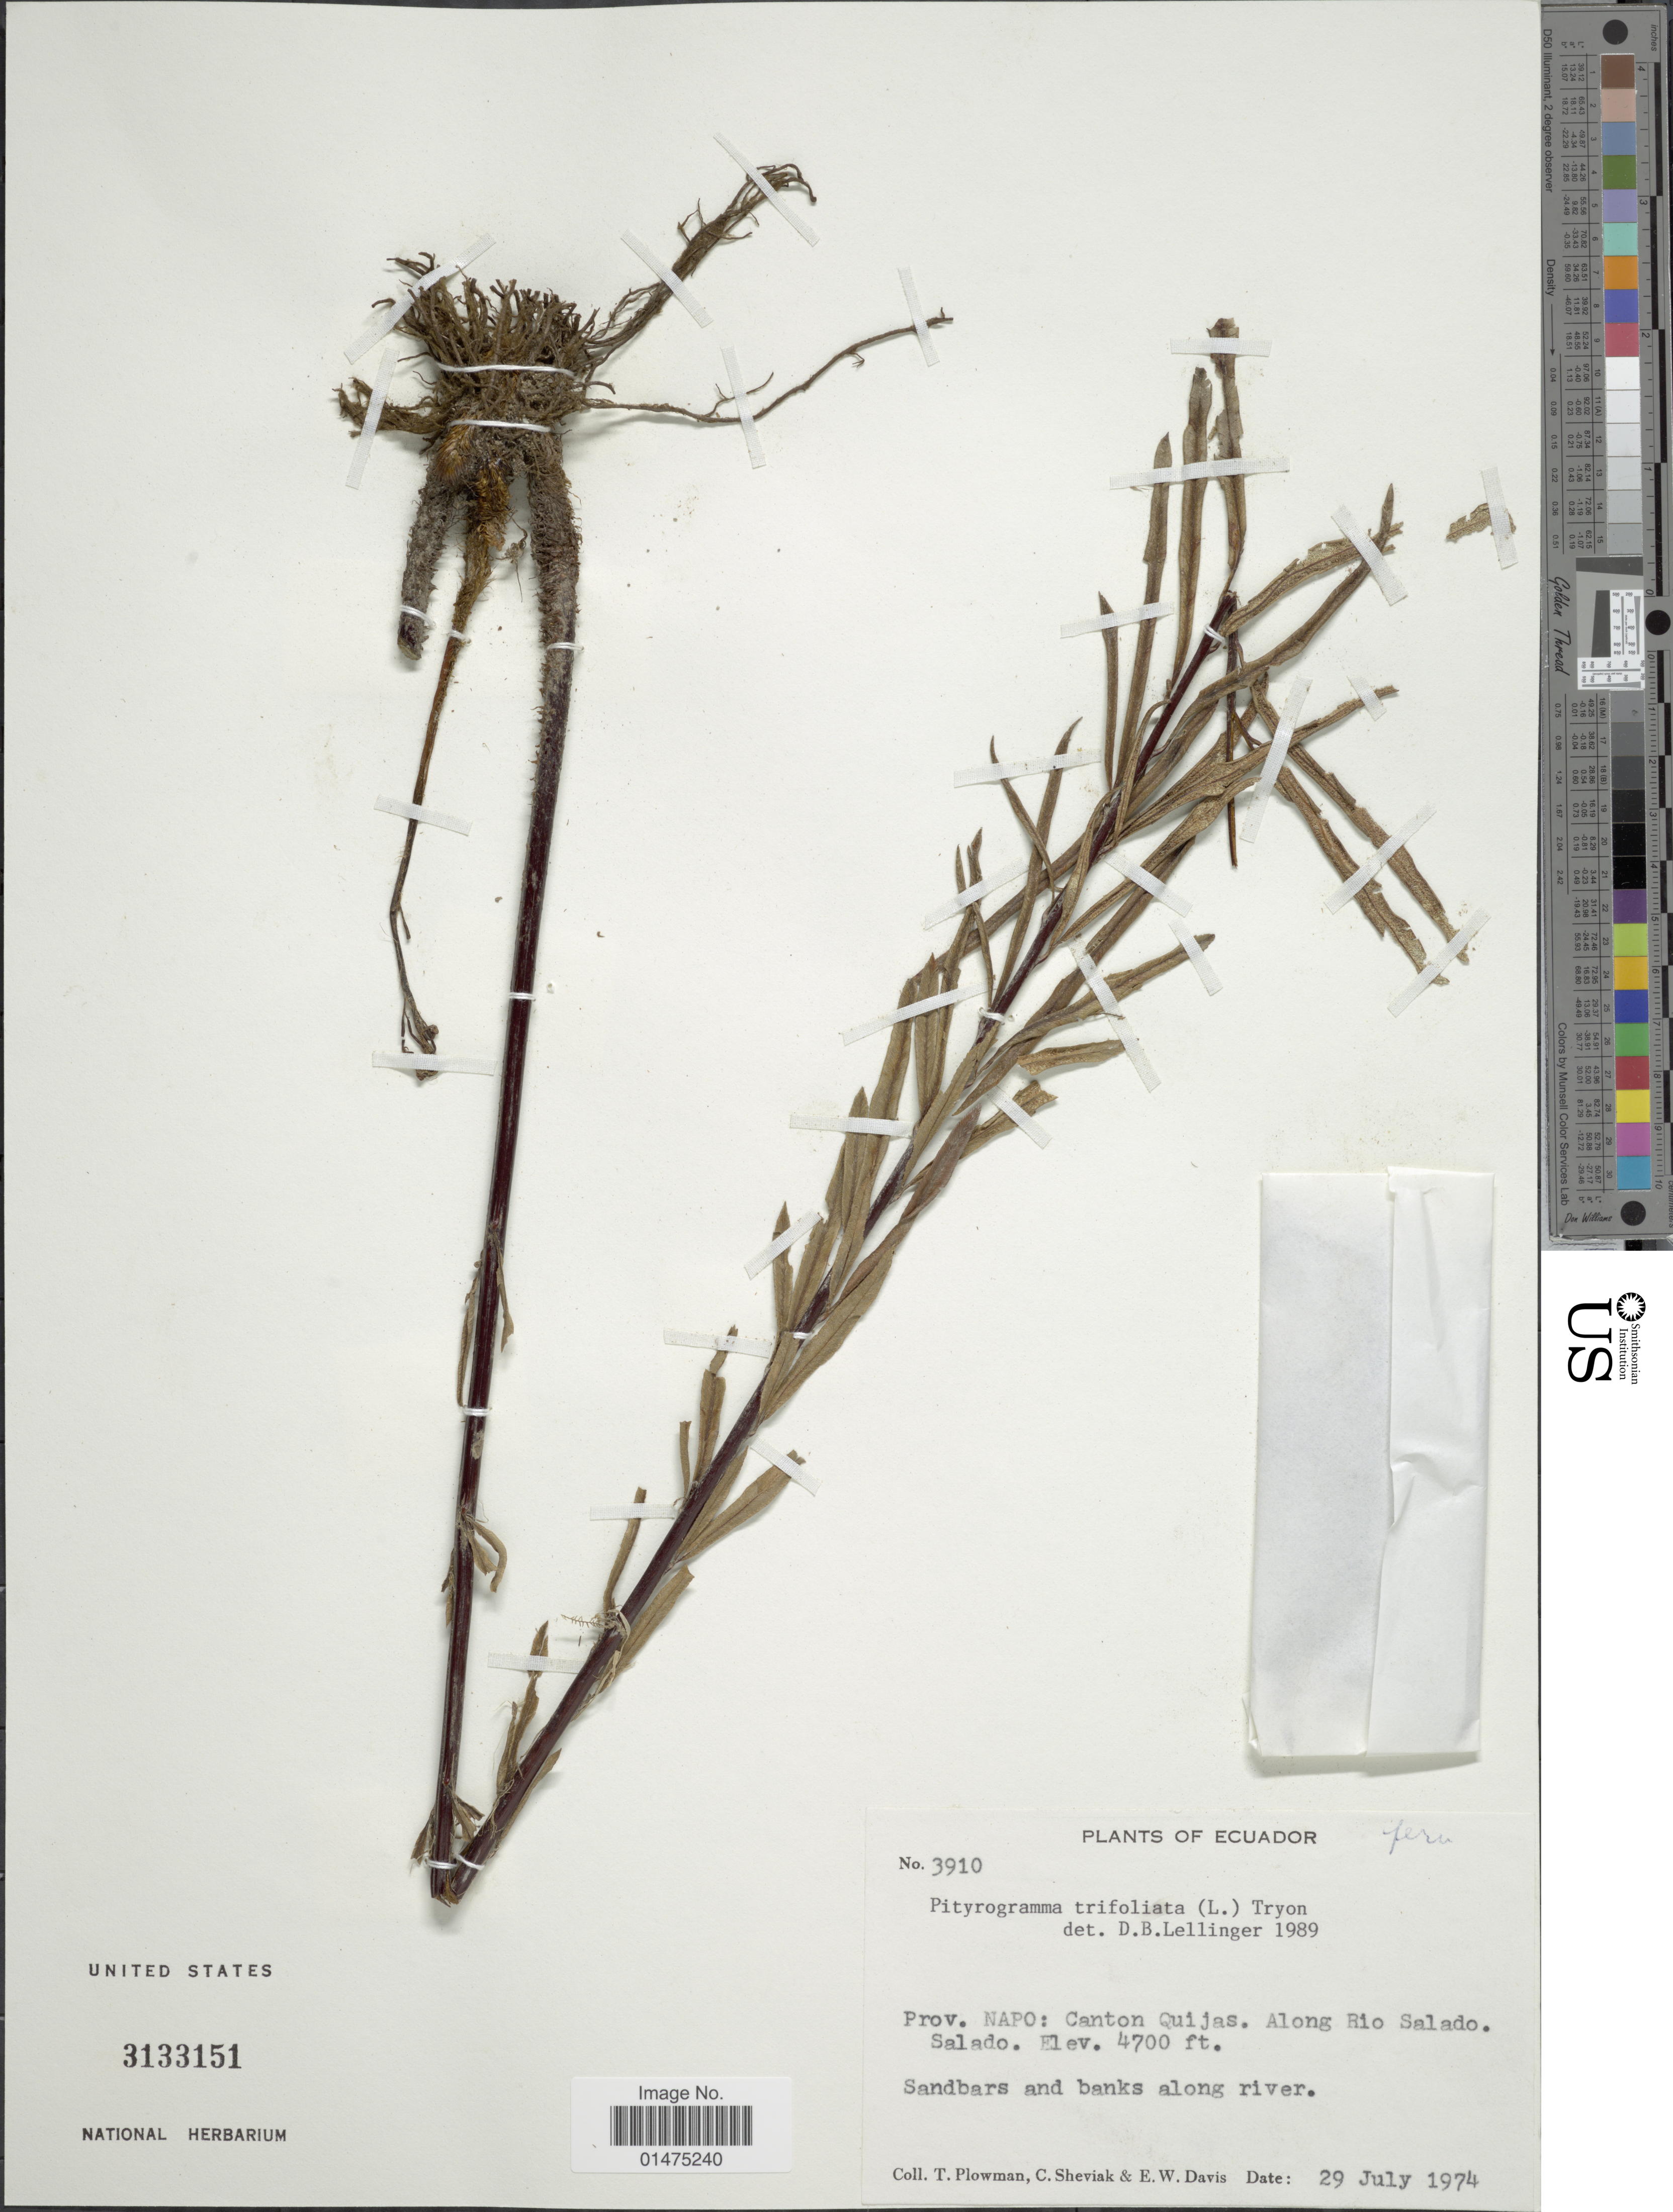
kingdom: Plantae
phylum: Tracheophyta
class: Polypodiopsida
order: Polypodiales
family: Pteridaceae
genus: Pityrogramma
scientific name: Pityrogramma trifoliata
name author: (L.) R.M. Tryon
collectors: T. Plowman, C. J. Sheviak & E. W. Davis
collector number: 3910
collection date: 1974-07-29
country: Ecuador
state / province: Napo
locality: Canton Quijas, Along Rio Salado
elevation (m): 1433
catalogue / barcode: US 3133151